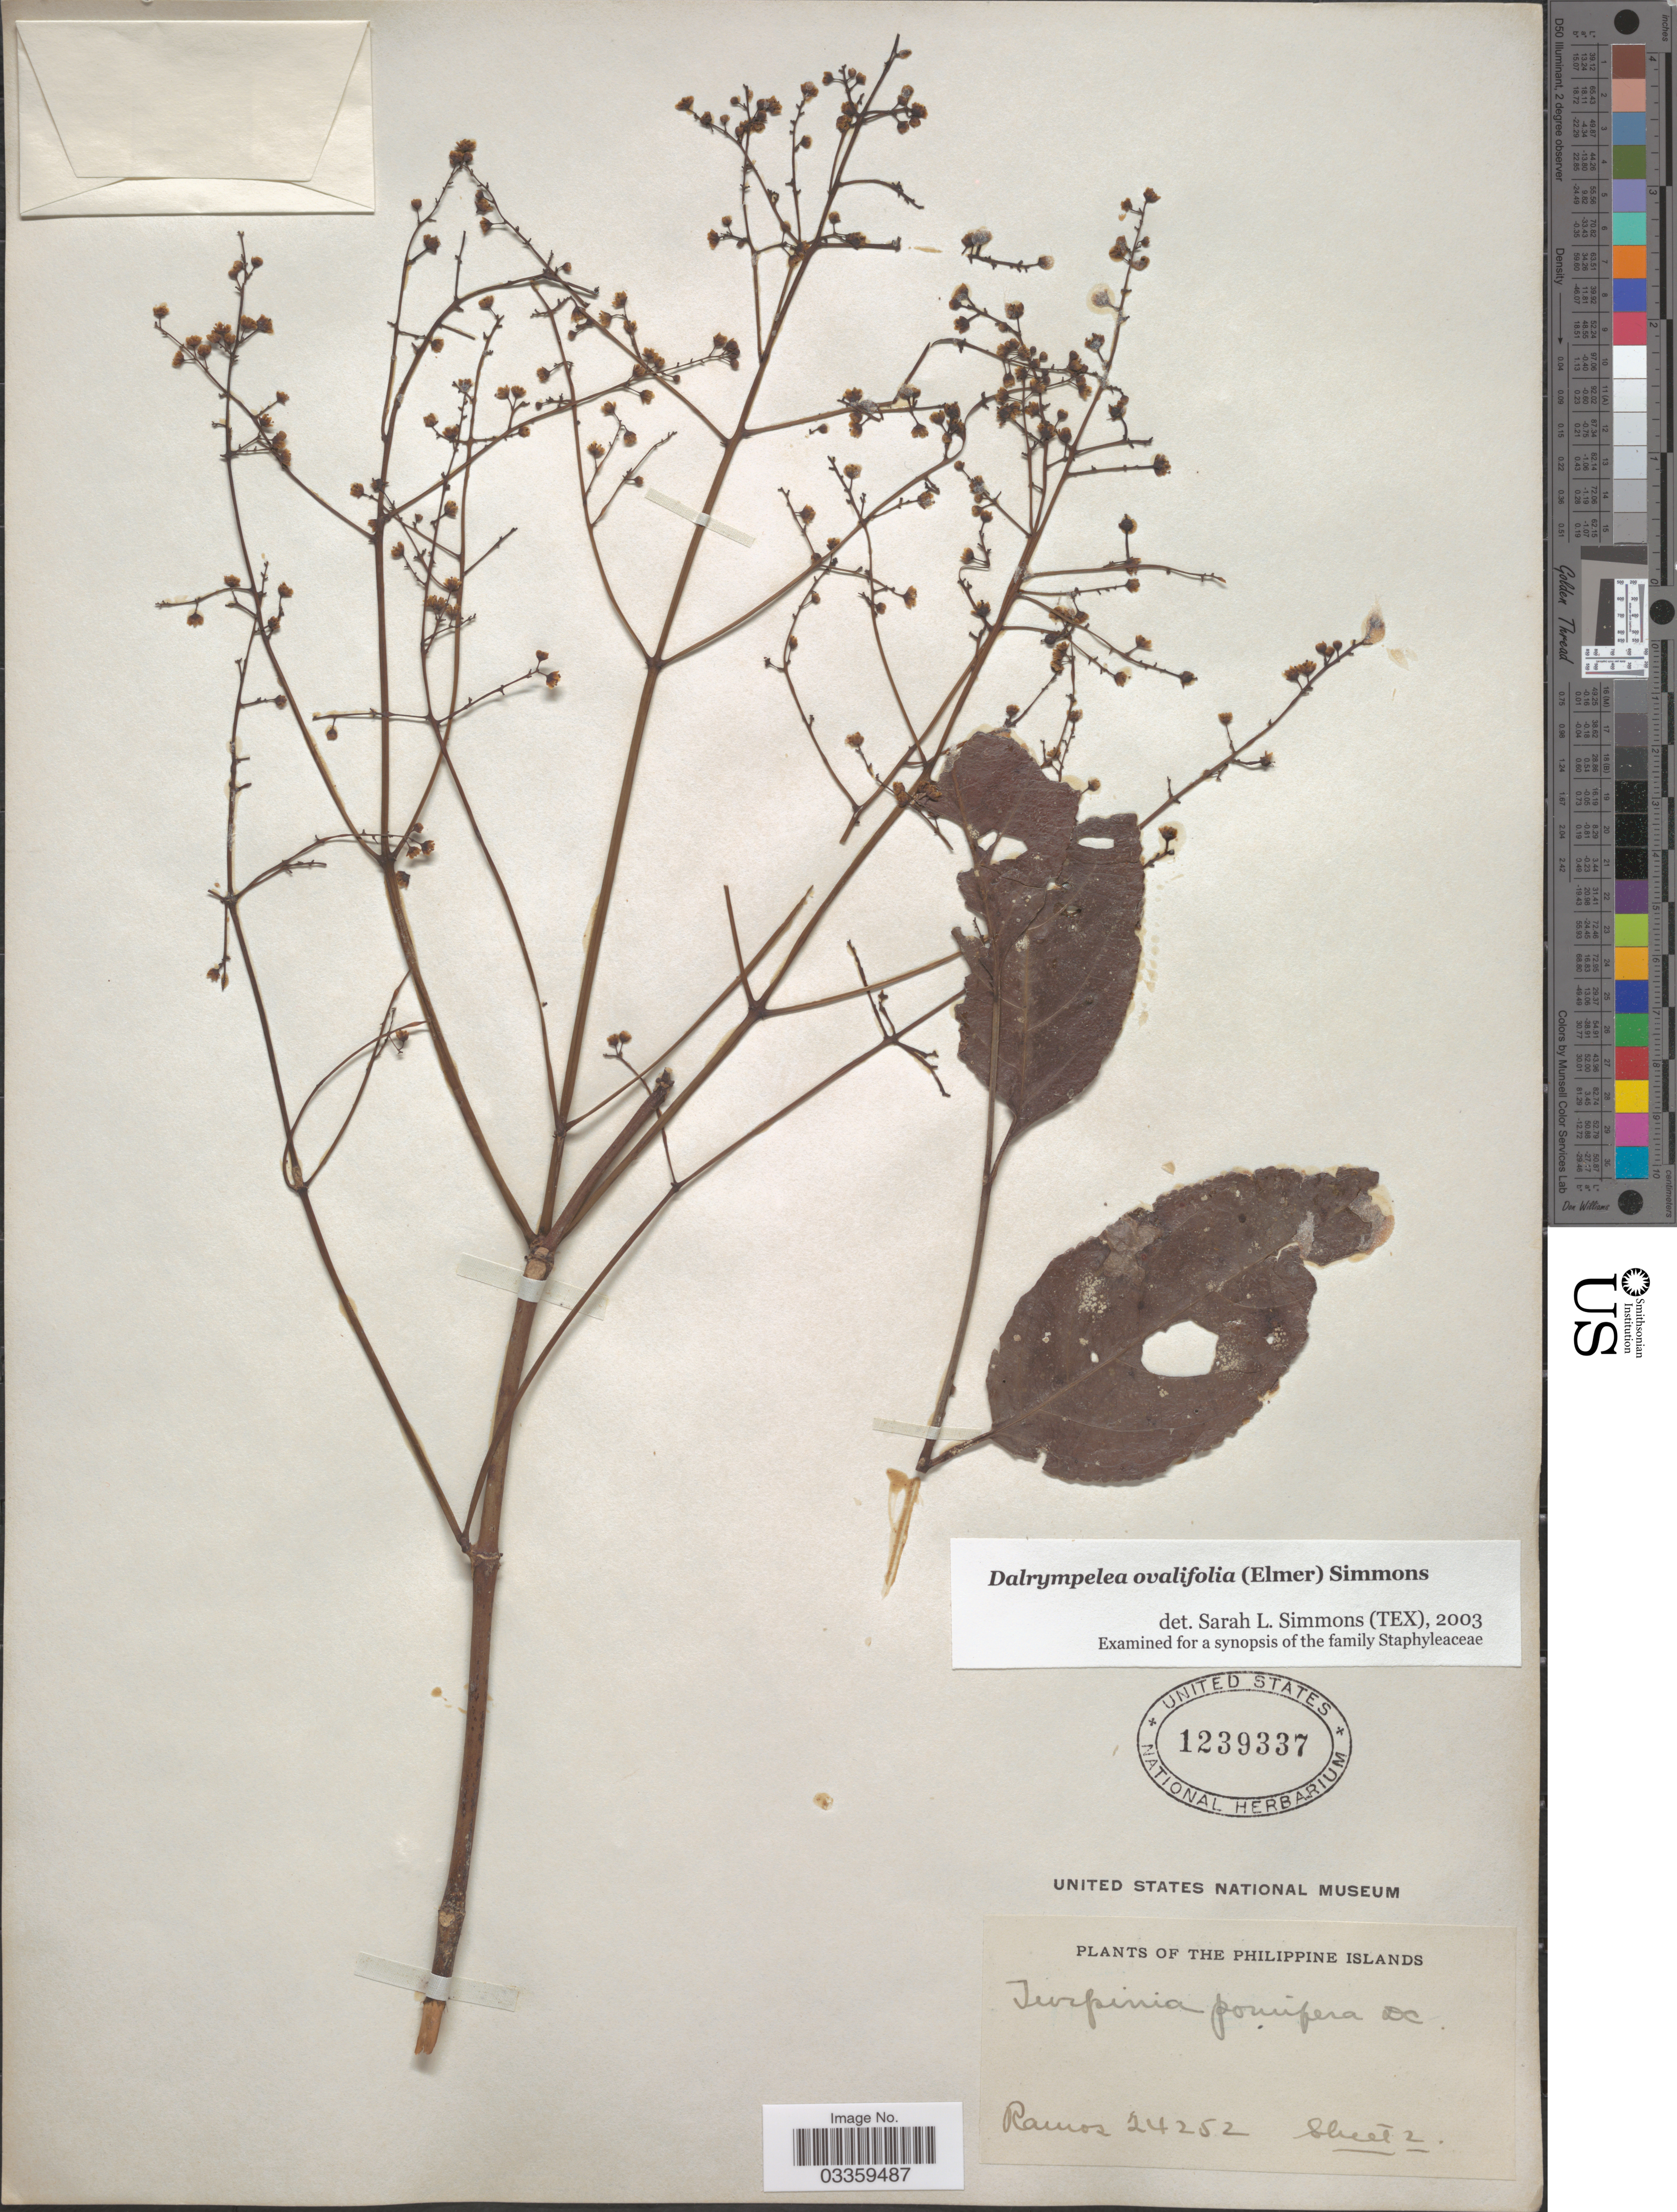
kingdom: Plantae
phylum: Tracheophyta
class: Magnoliopsida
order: Crossosomatales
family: Staphyleaceae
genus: Turpinia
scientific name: Turpinia ovalifolia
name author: Elmer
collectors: Ramos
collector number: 24252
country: Philippines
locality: Philippine Islands.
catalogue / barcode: US 1239337